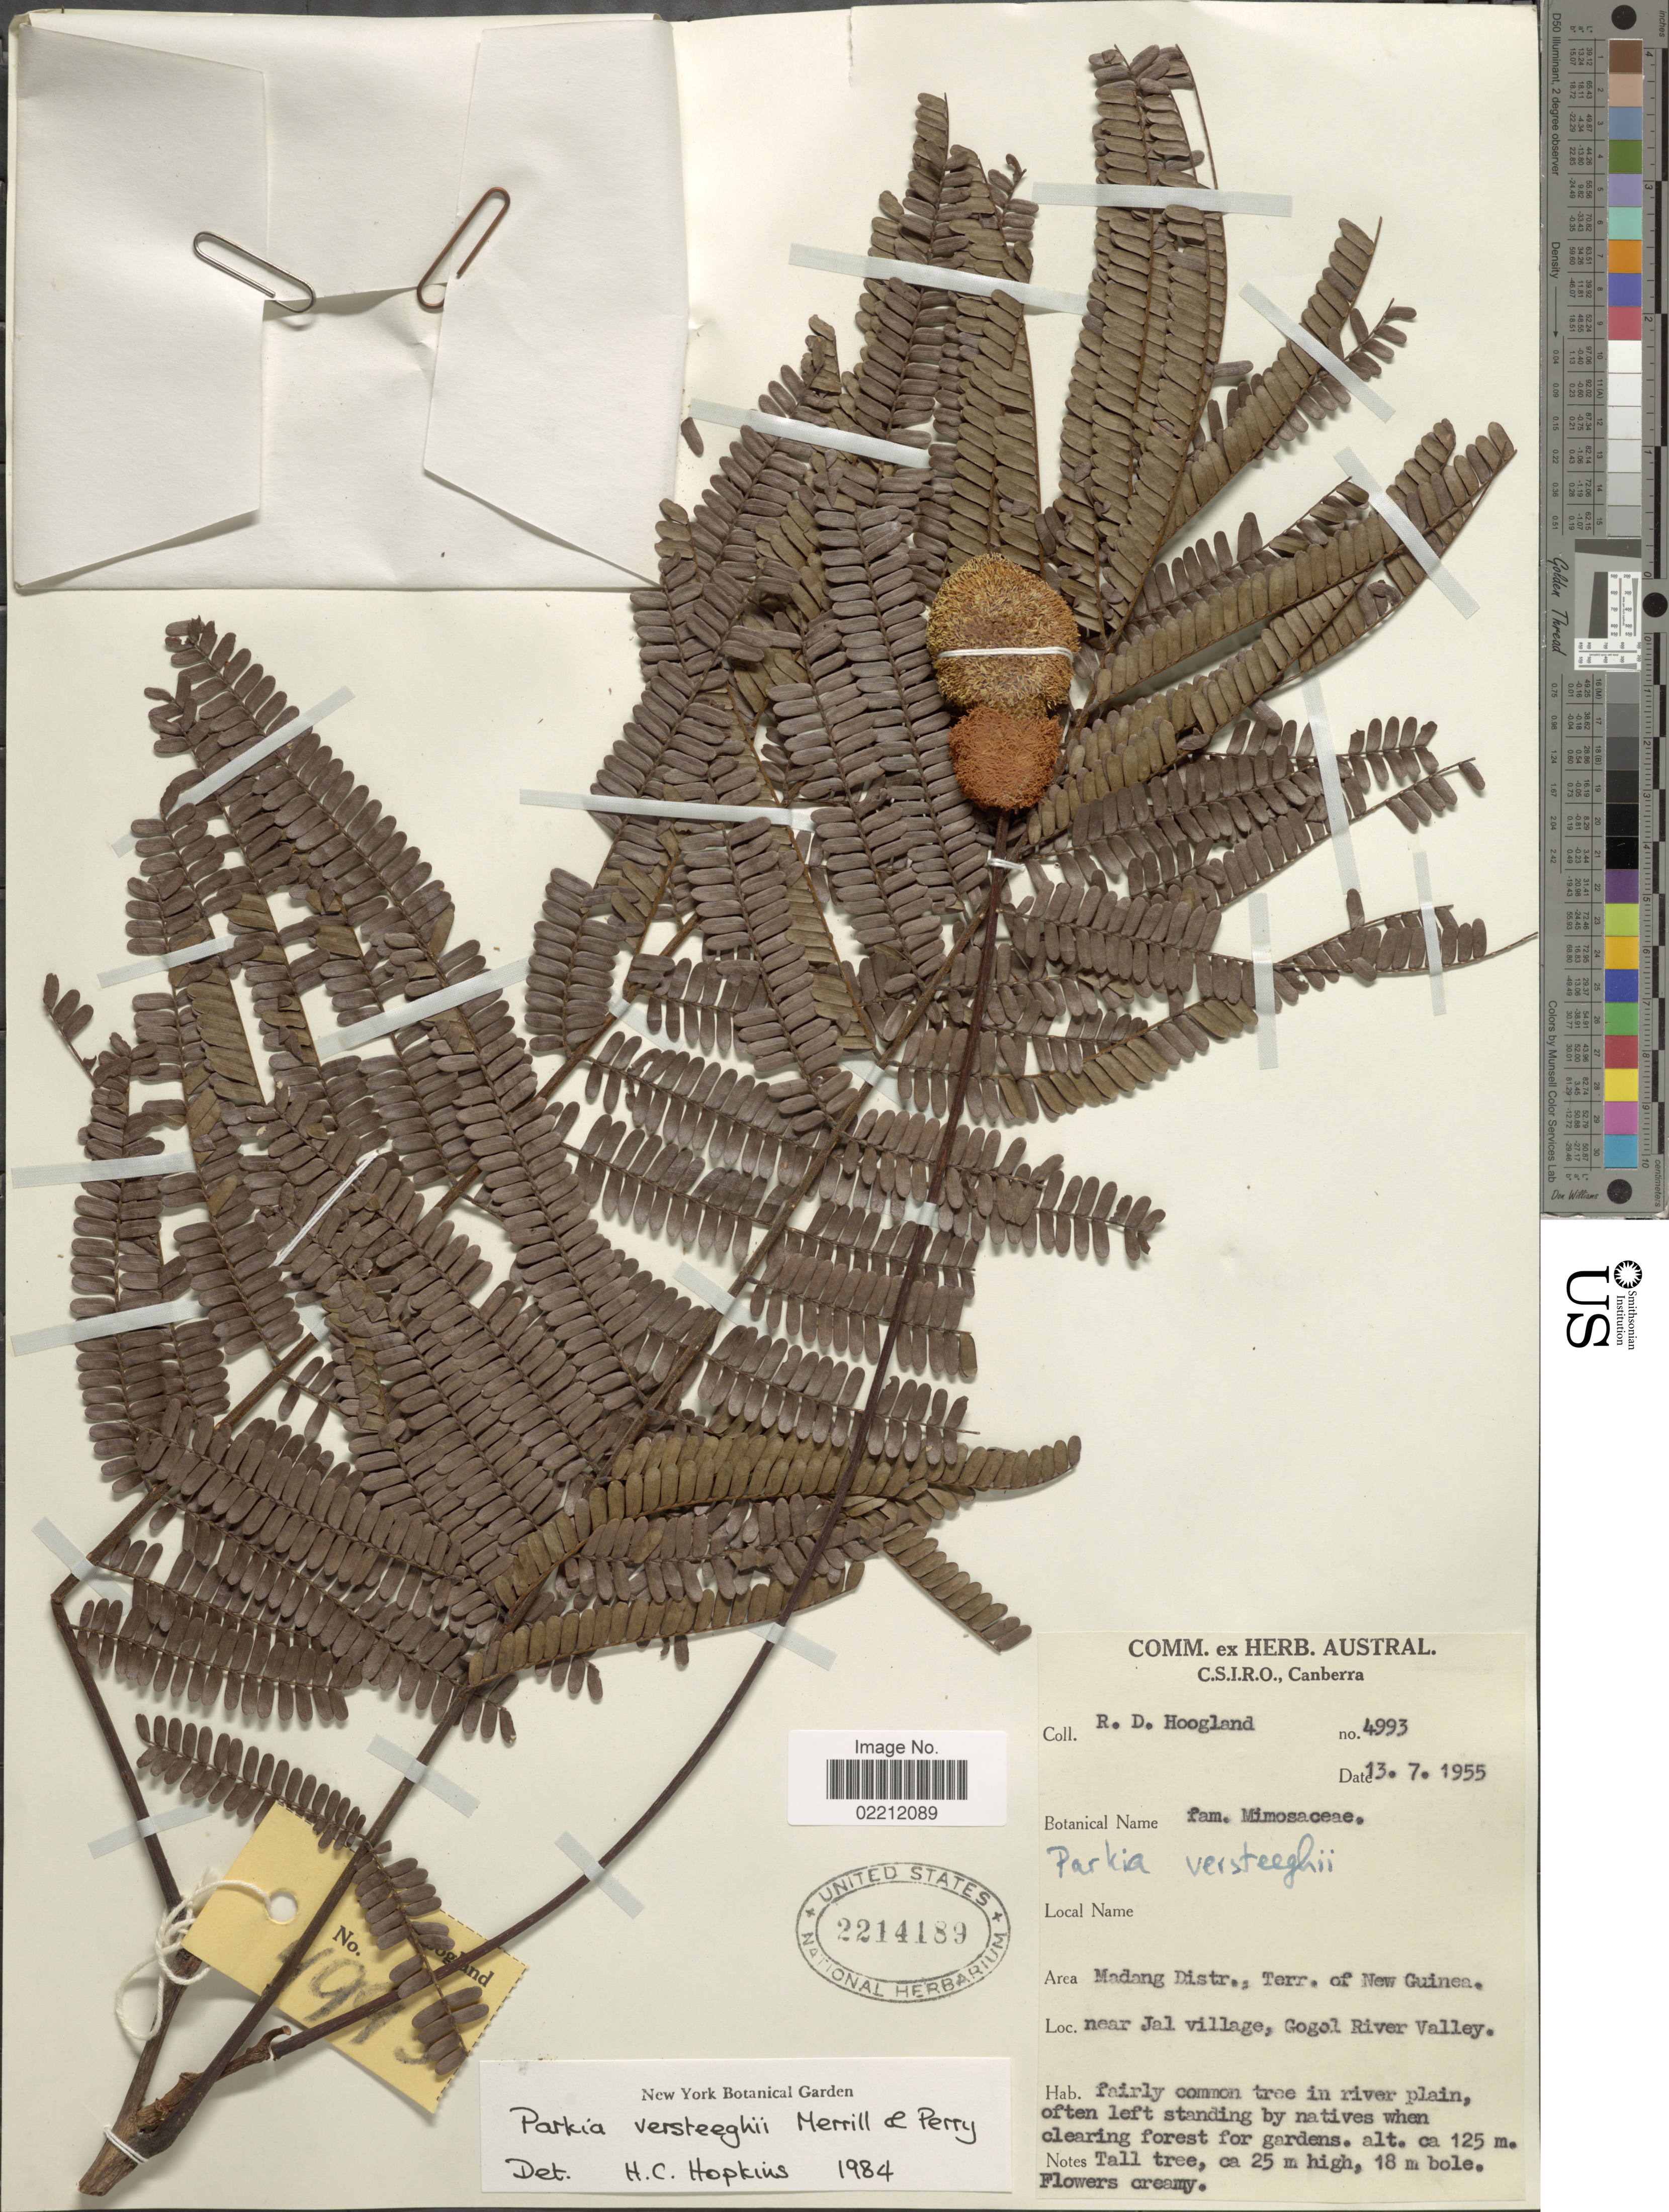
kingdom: Plantae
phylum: Tracheophyta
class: Magnoliopsida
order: Fabales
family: Fabaceae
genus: Parkia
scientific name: Parkia versteeghii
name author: Merr. & L.M. Perry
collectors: R. D. Hoogland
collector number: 4993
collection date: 1955-07-13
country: Papua New Guinea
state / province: Madang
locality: Madang Distr., Terr.of New Guinea. Near Jal village, Gogol River valley.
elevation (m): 125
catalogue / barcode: US 2214189